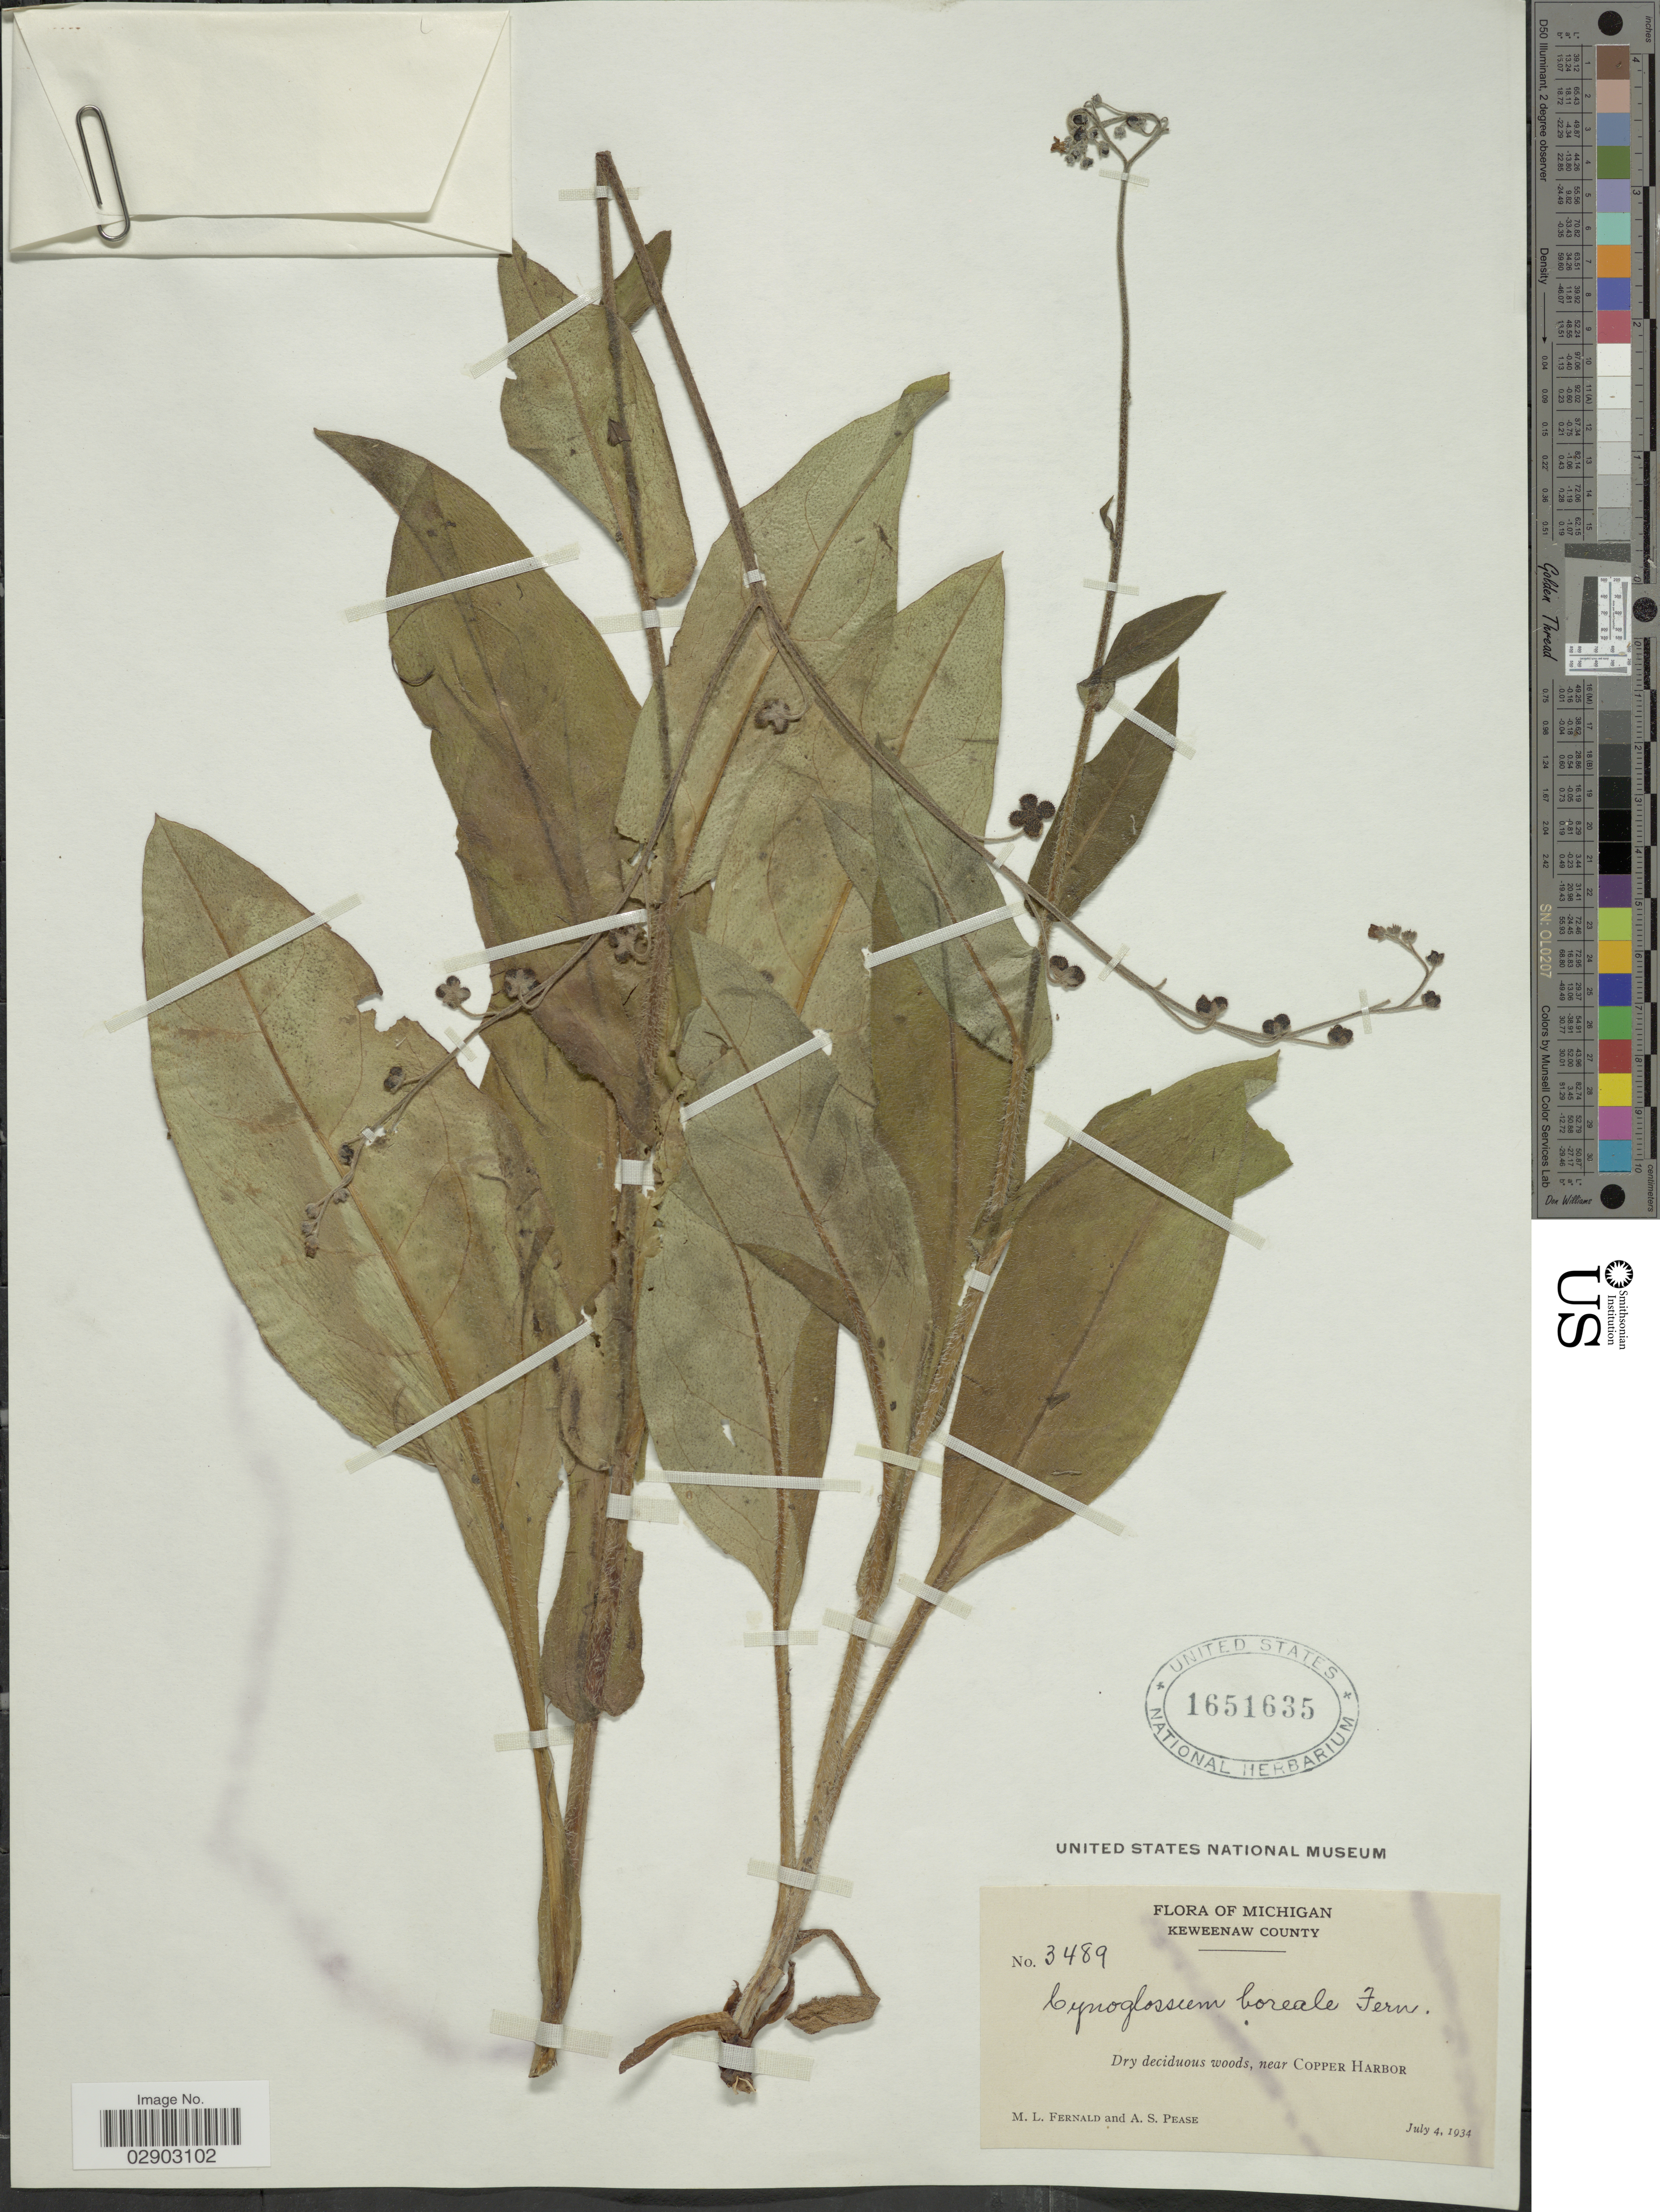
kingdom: Plantae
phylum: Tracheophyta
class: Magnoliopsida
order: Boraginales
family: Boraginaceae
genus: Cynoglossum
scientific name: Cynoglossum boreale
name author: Fernald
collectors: M. L. Fernald & A. S. Pease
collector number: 3489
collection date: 1934-07-04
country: United States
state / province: Michigan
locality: Keweenaw County. Near Copper Harbor.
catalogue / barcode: US 1651635